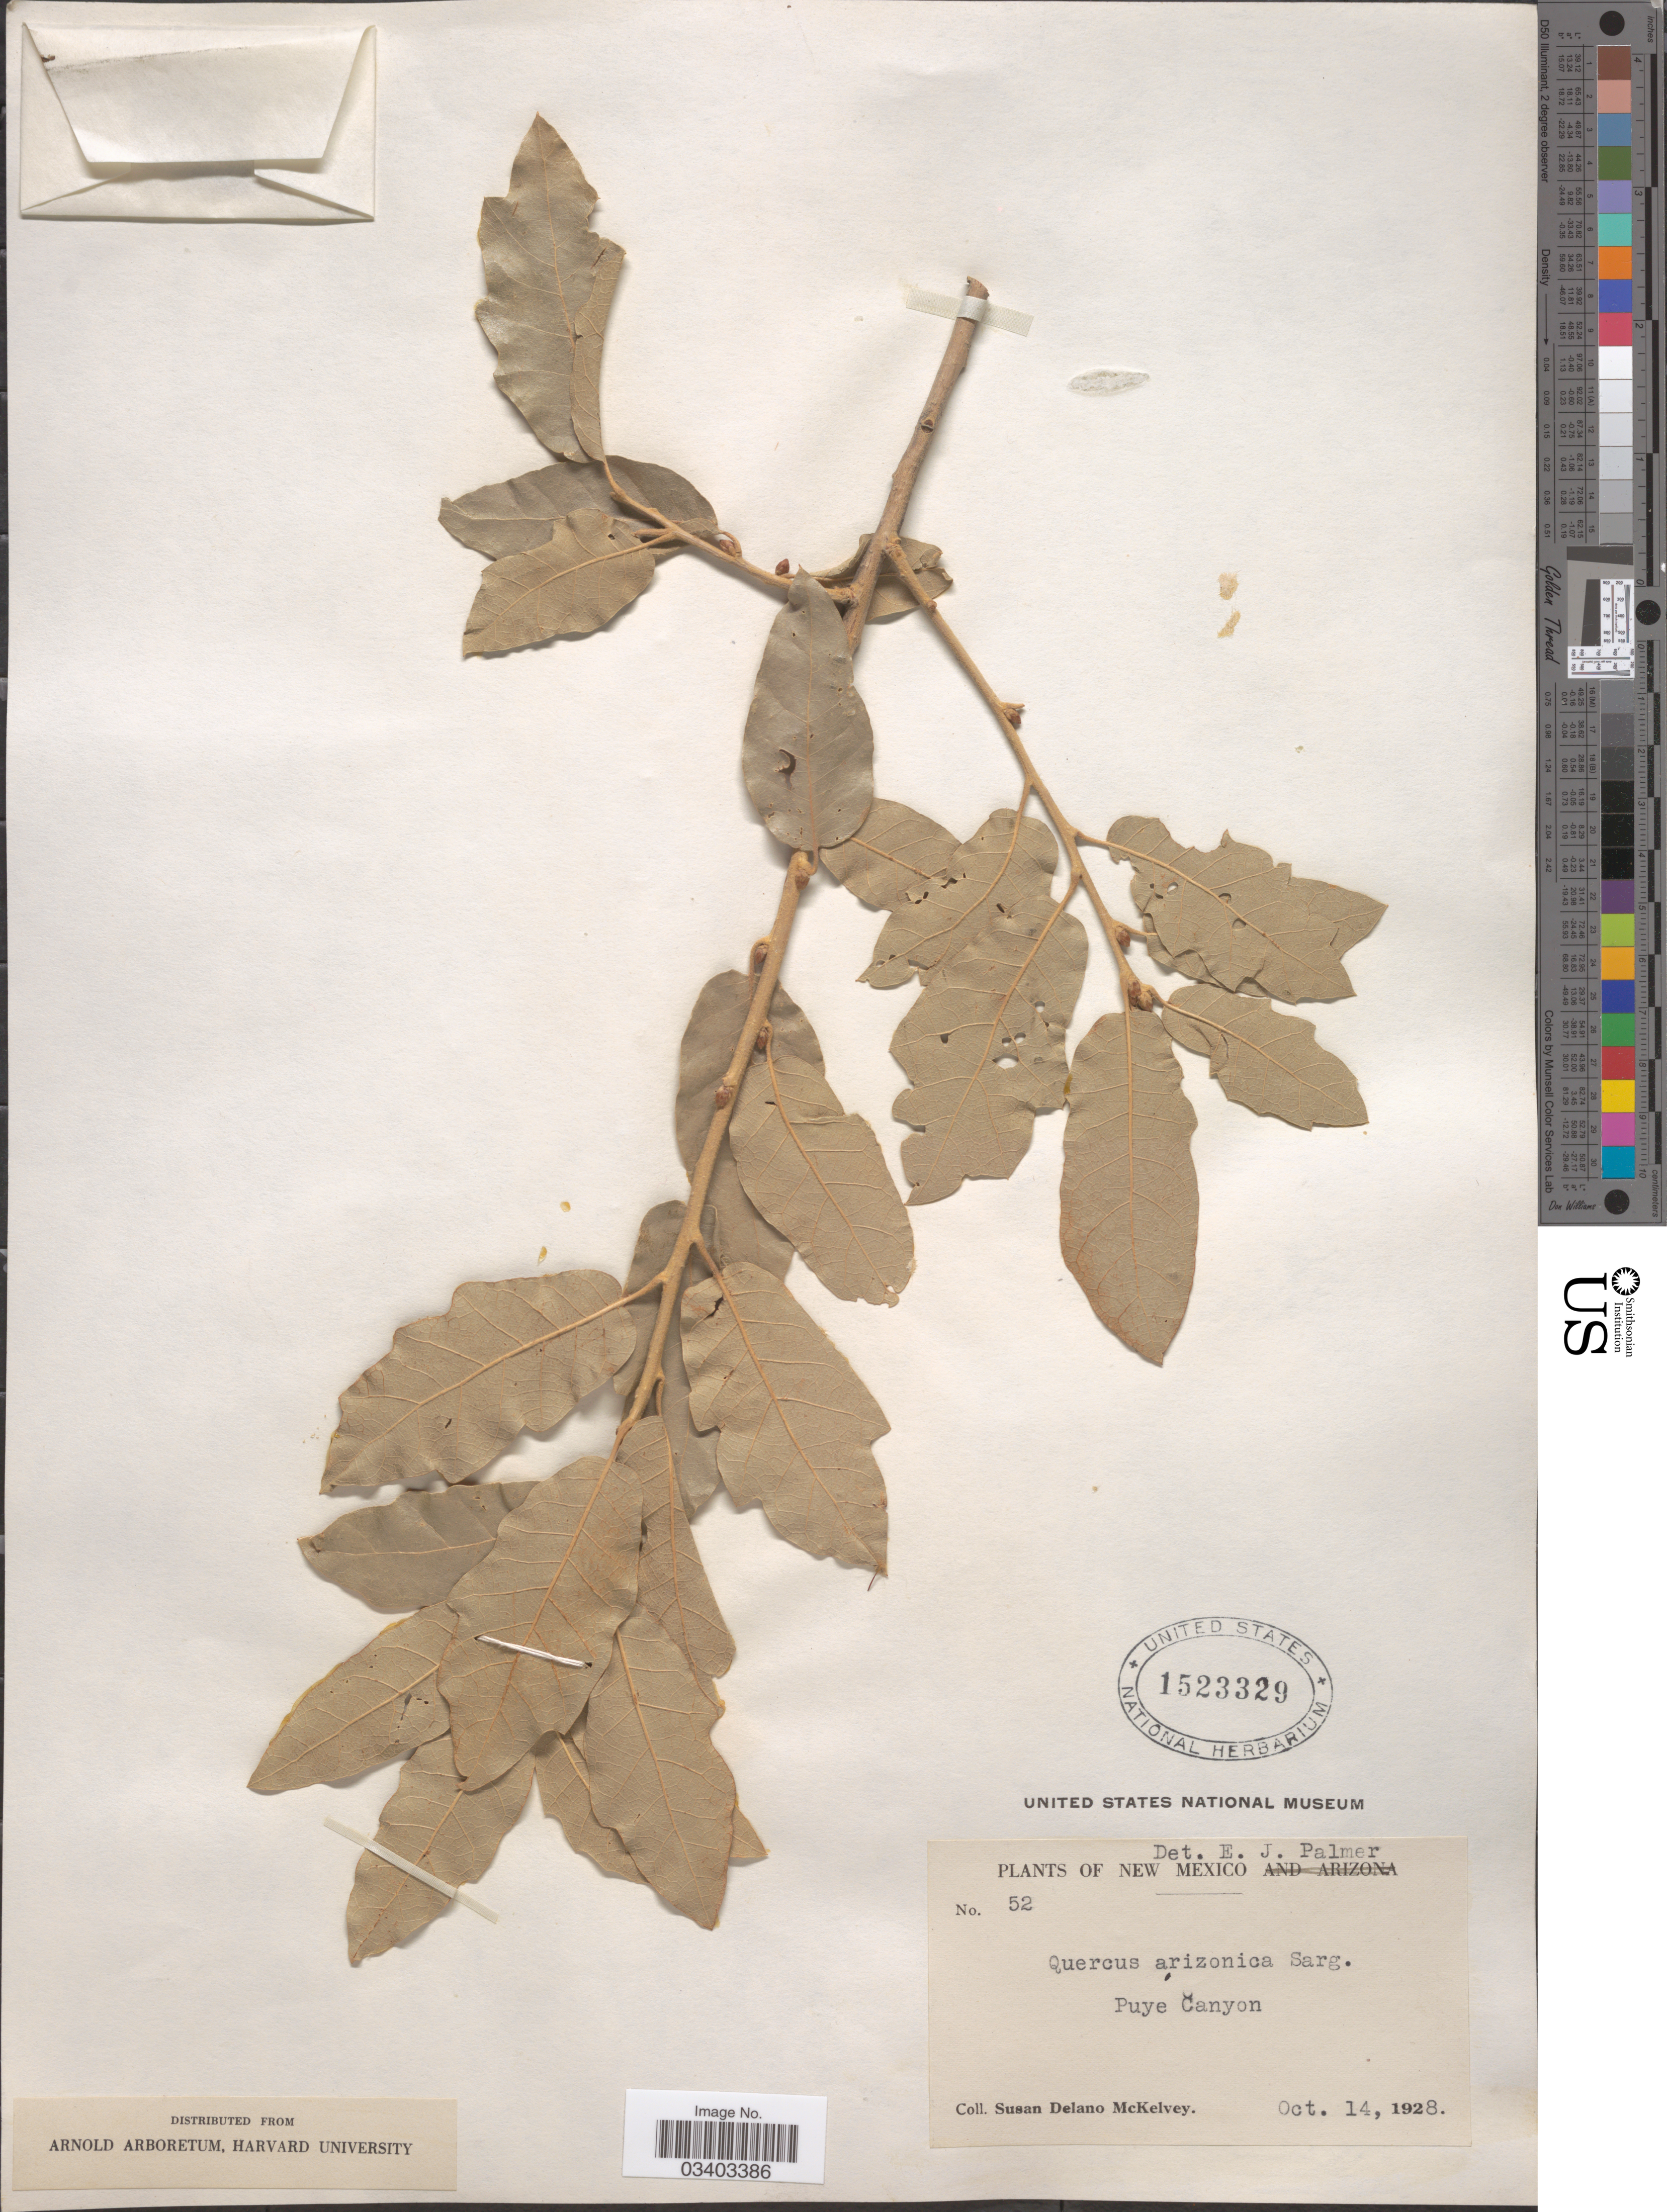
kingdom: Plantae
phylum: Tracheophyta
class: Magnoliopsida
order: Fagales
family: Fagaceae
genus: Quercus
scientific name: Quercus arizonica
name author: Sarg.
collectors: S. A. McKelvey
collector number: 52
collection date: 1928-10-14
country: United States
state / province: New Mexico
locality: Puye Canyon.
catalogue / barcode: US 1523329